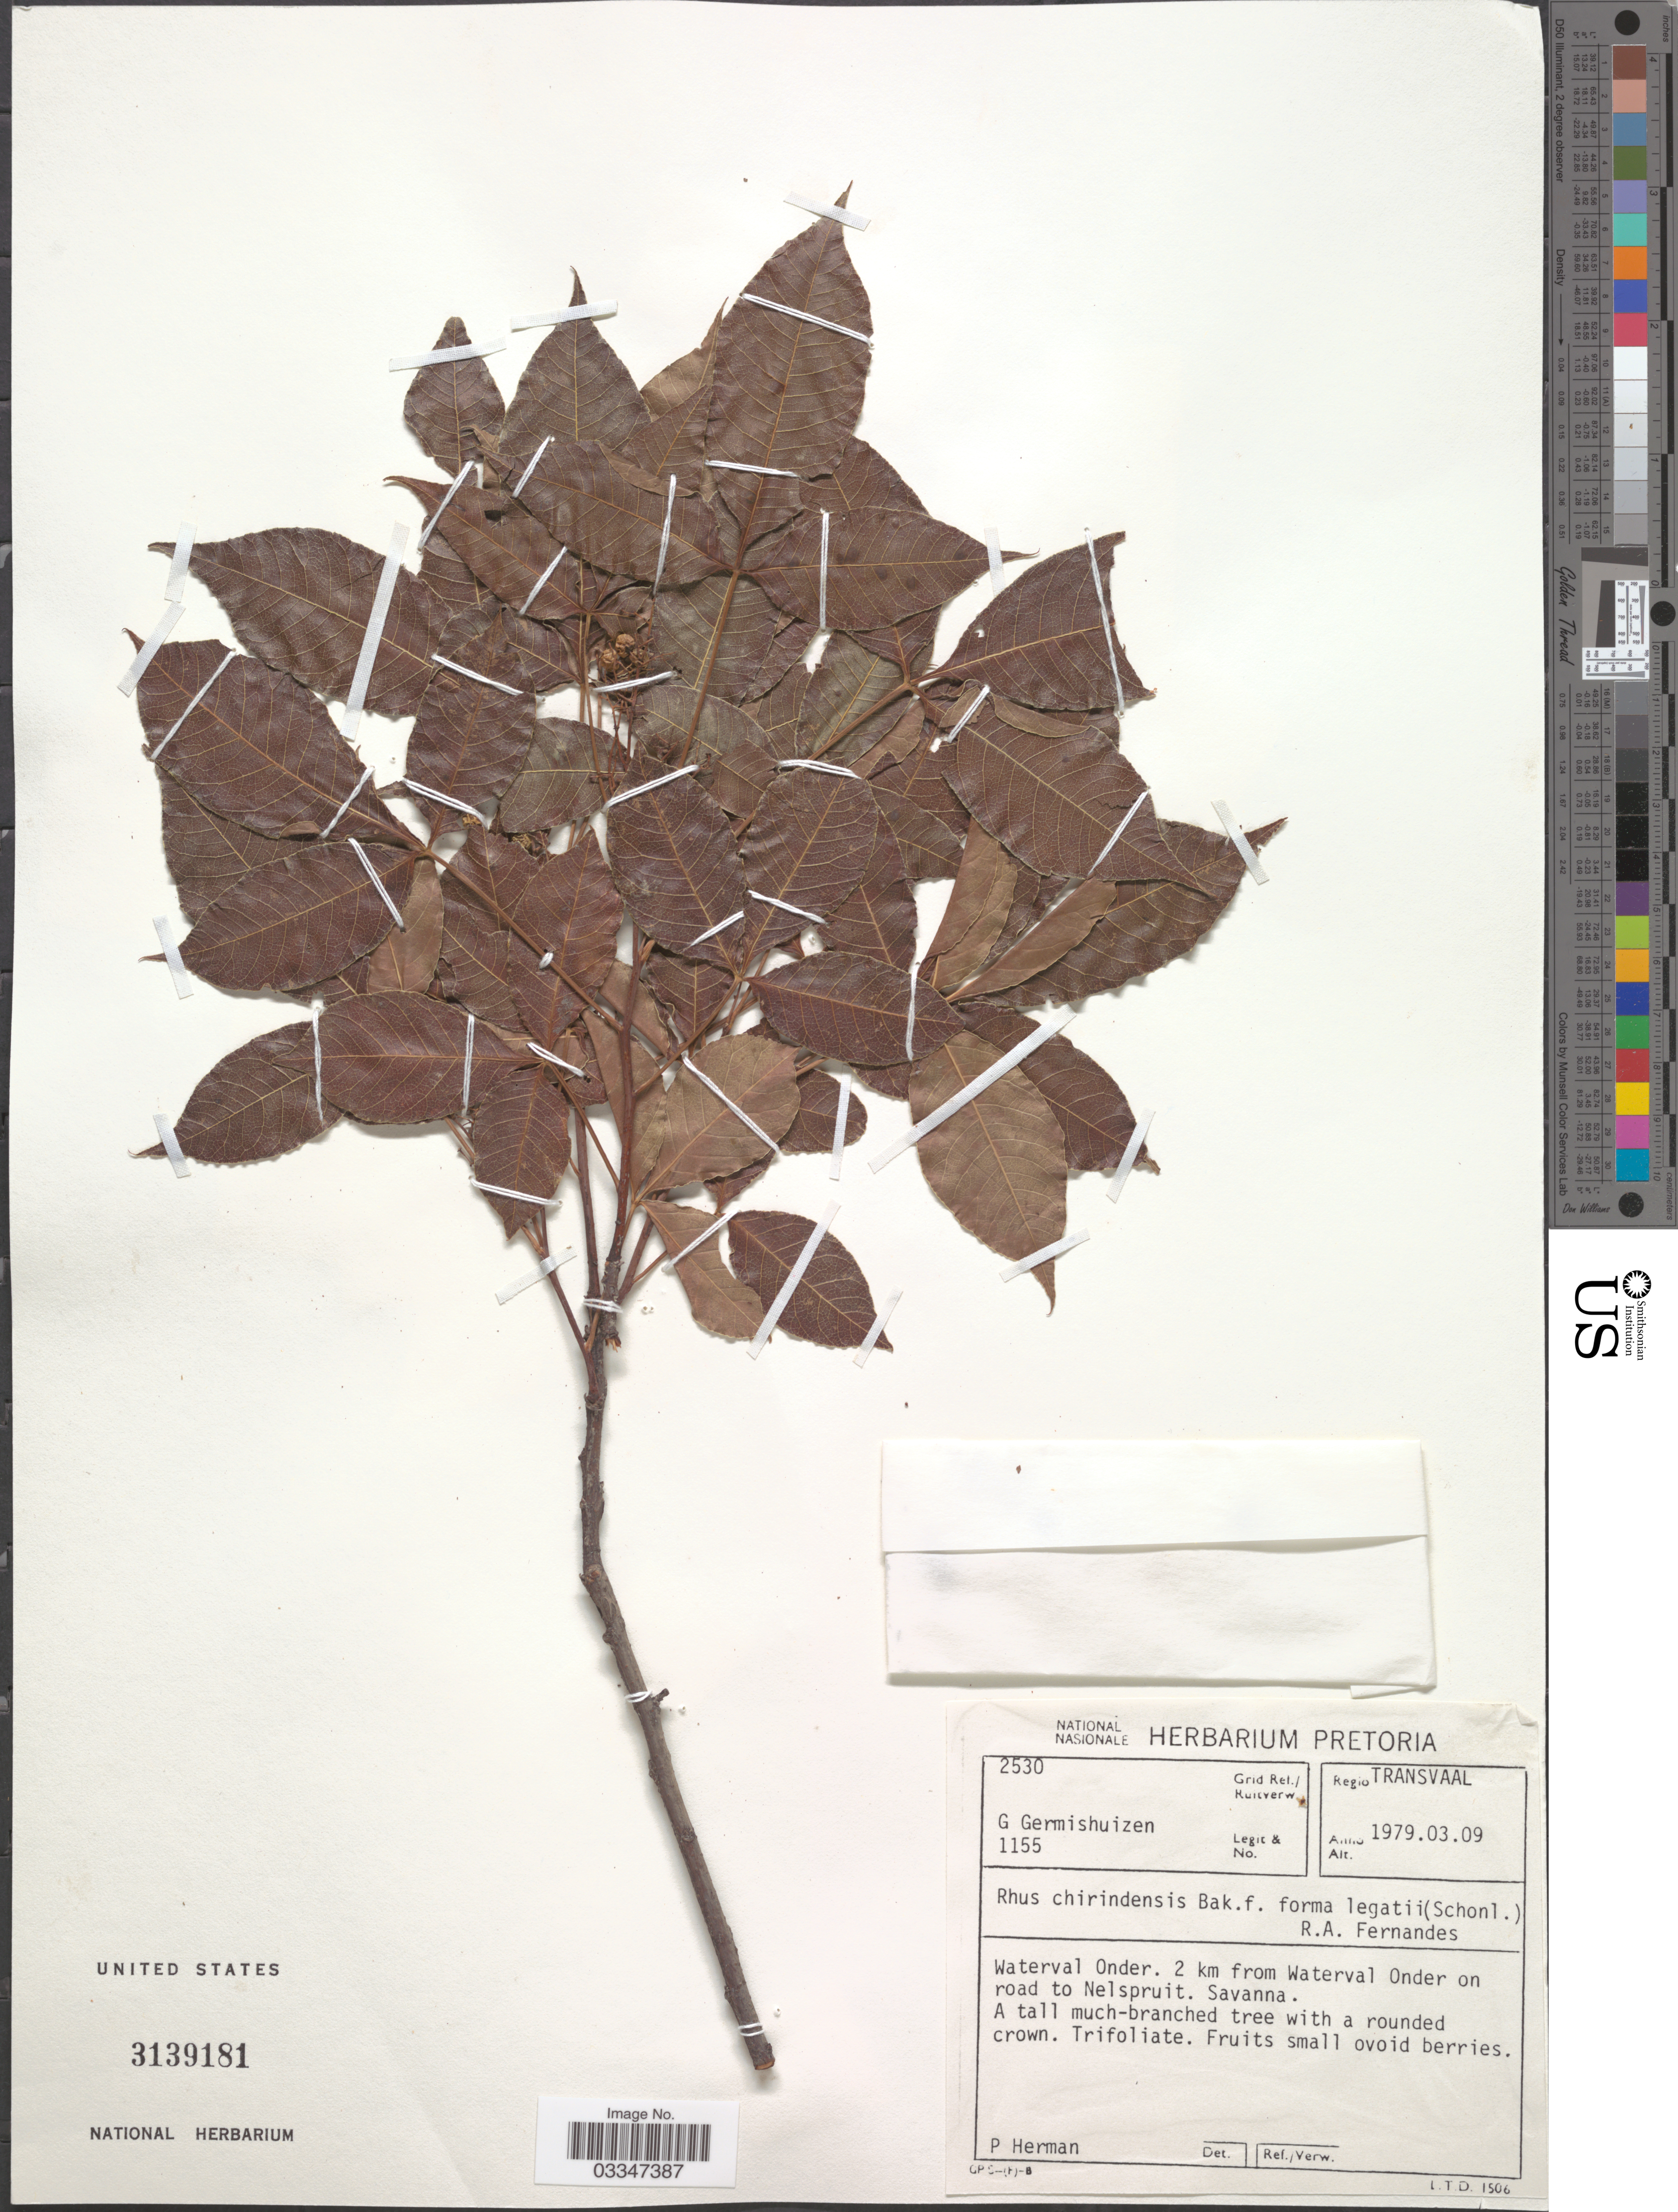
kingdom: Plantae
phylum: Tracheophyta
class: Magnoliopsida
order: Sapindales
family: Anacardiaceae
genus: Rhus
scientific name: Rhus chirindensis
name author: Baker f.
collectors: G. Germishuizen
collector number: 1155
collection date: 1979-03-09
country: South Africa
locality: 2530 Grid Ref./ Ruitverw. Regio Transvaal. Waterval Onder. 2 km from Waterval Onder on road to Nelspruit.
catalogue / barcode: US 3139181